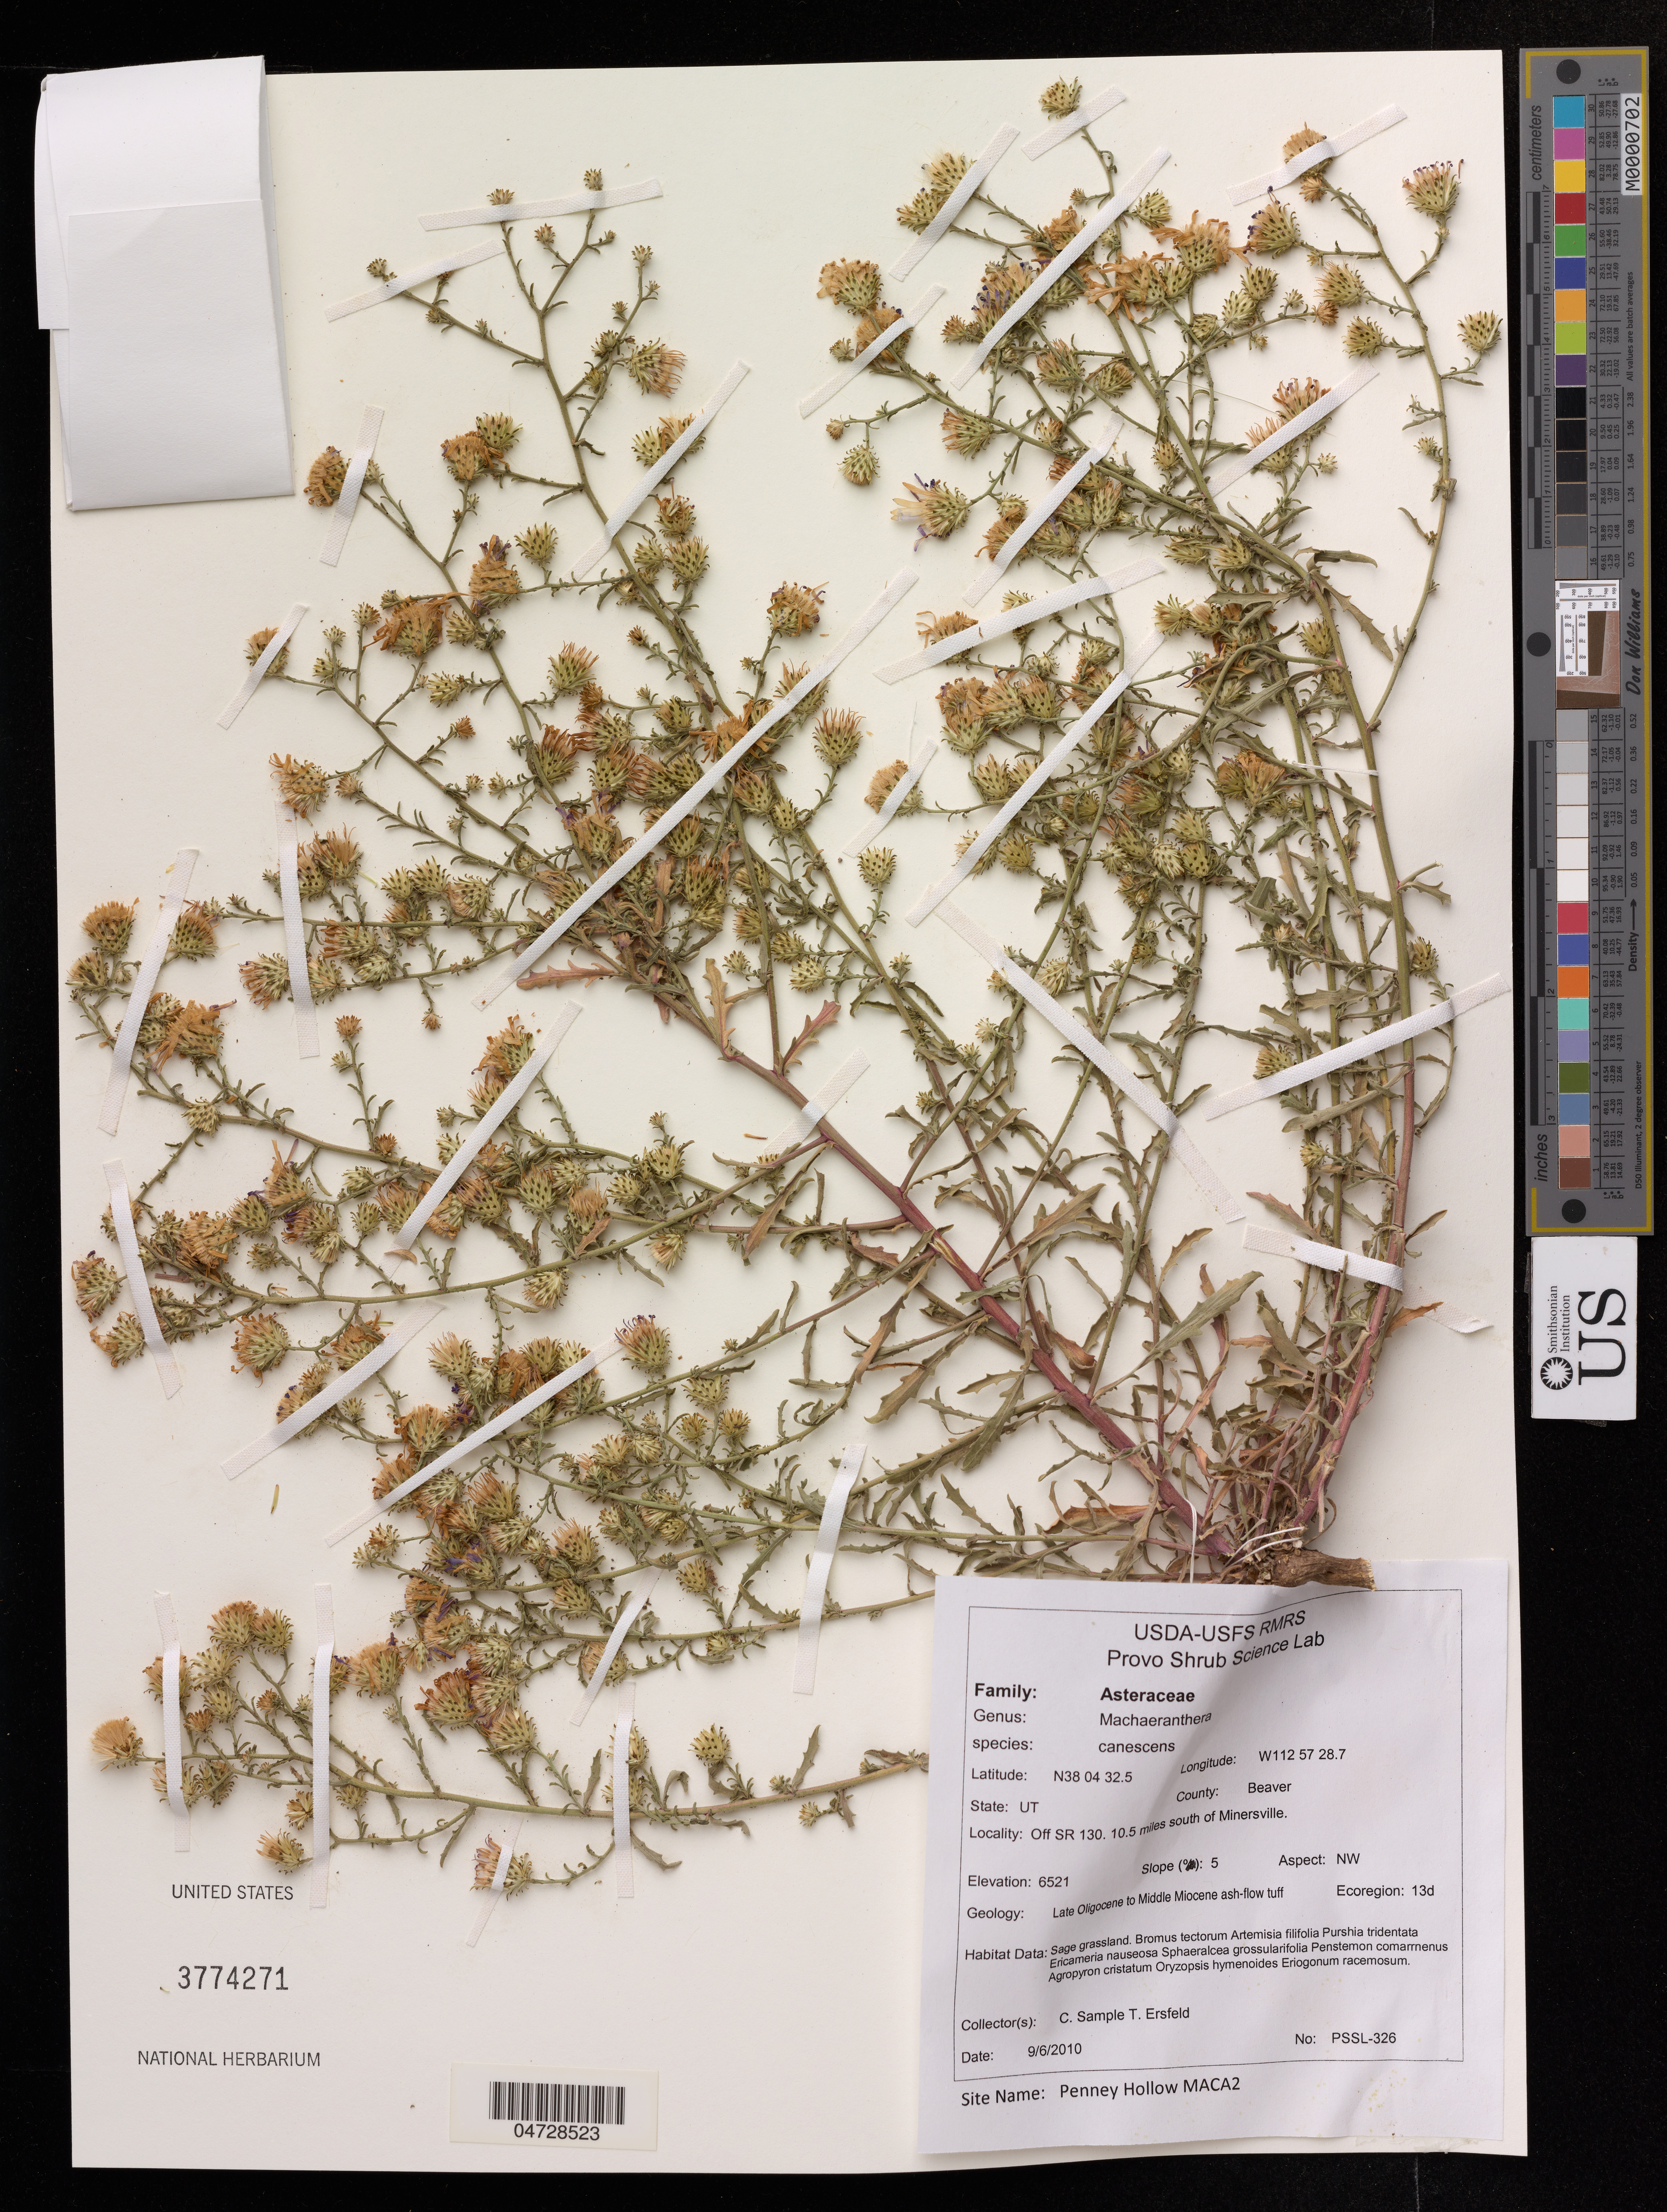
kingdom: Plantae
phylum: Tracheophyta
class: Magnoliopsida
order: Asterales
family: Asteraceae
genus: Machaeranthera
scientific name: Machaeranthera canescens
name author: (Pursh) A. Gray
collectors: C. Sample & T. Ersfeld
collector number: PSSL-326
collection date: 2010-09-06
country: United States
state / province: Utah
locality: County: Beaver, Off SR 130. 10.5 miles south of Minersville.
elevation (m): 1988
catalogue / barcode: US 3774271